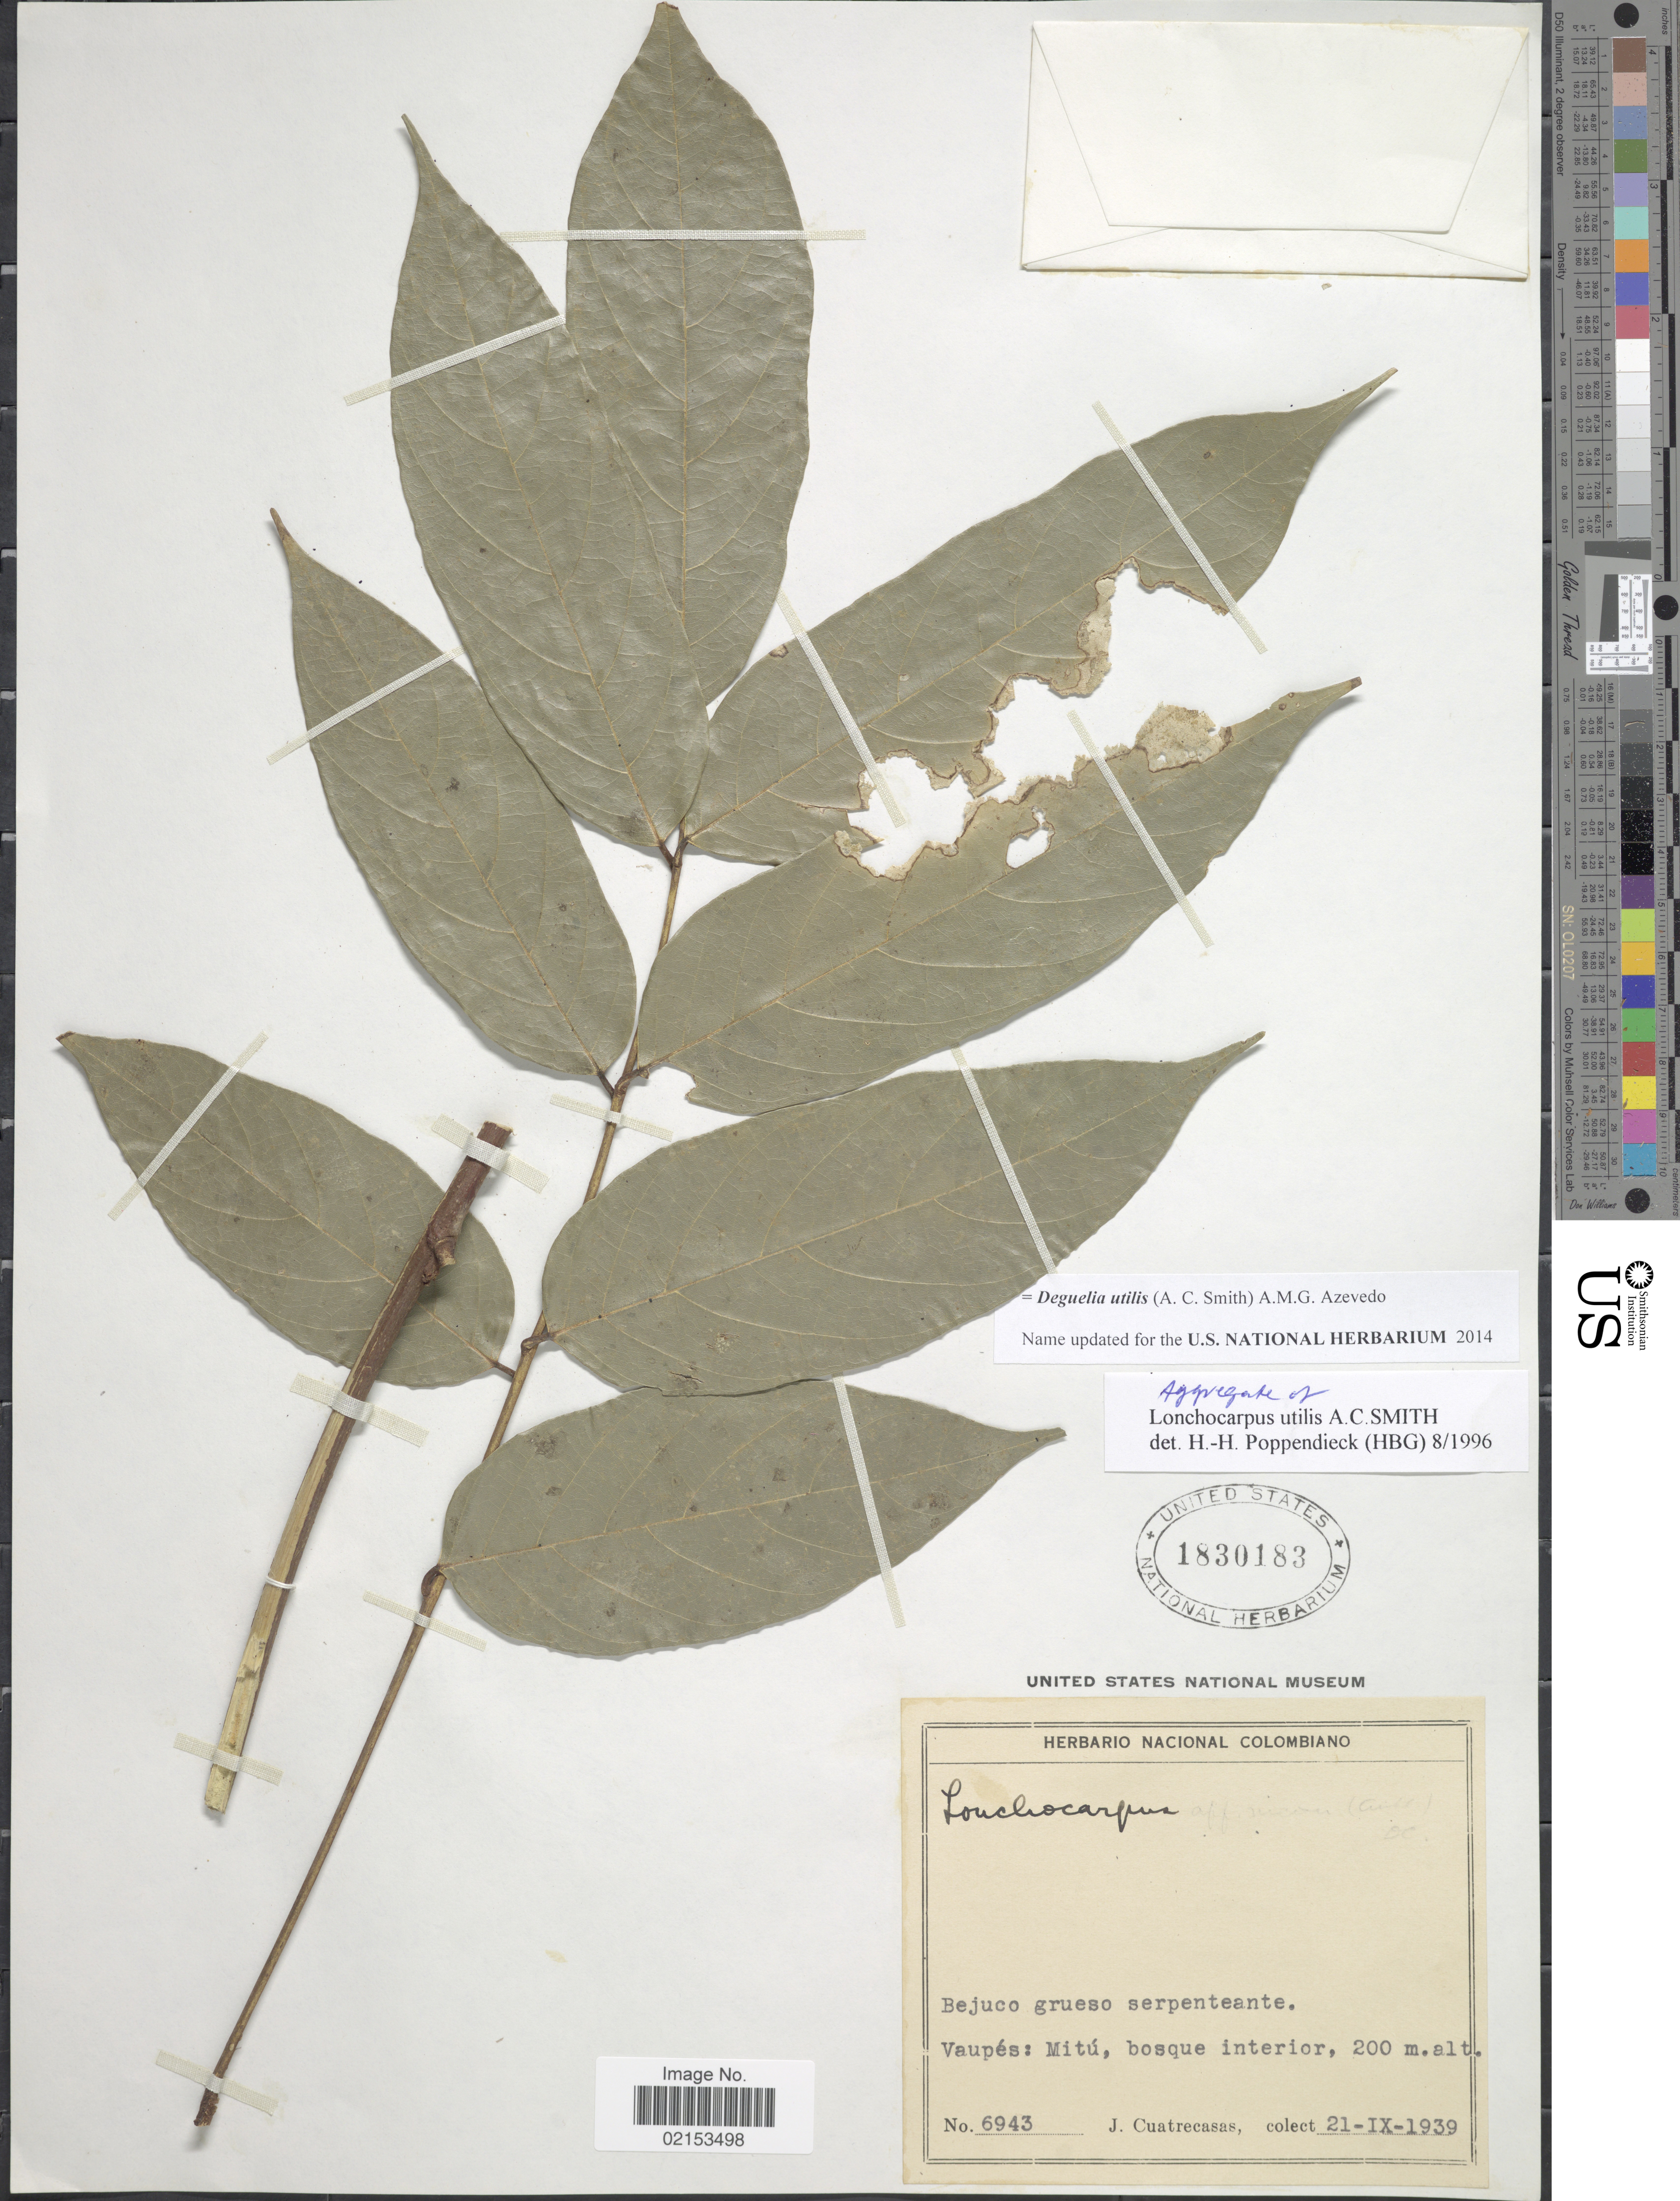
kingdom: Plantae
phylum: Tracheophyta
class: Magnoliopsida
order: Fabales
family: Fabaceae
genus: Deguelia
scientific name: Deguelia utilis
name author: (A.C. Sm.) A.M.G. Azevedo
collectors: J. Cuatrecasas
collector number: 6943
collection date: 1939-09-21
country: Colombia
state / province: Vaupés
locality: Mitu, bosque interior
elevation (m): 200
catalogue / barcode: US 1830183